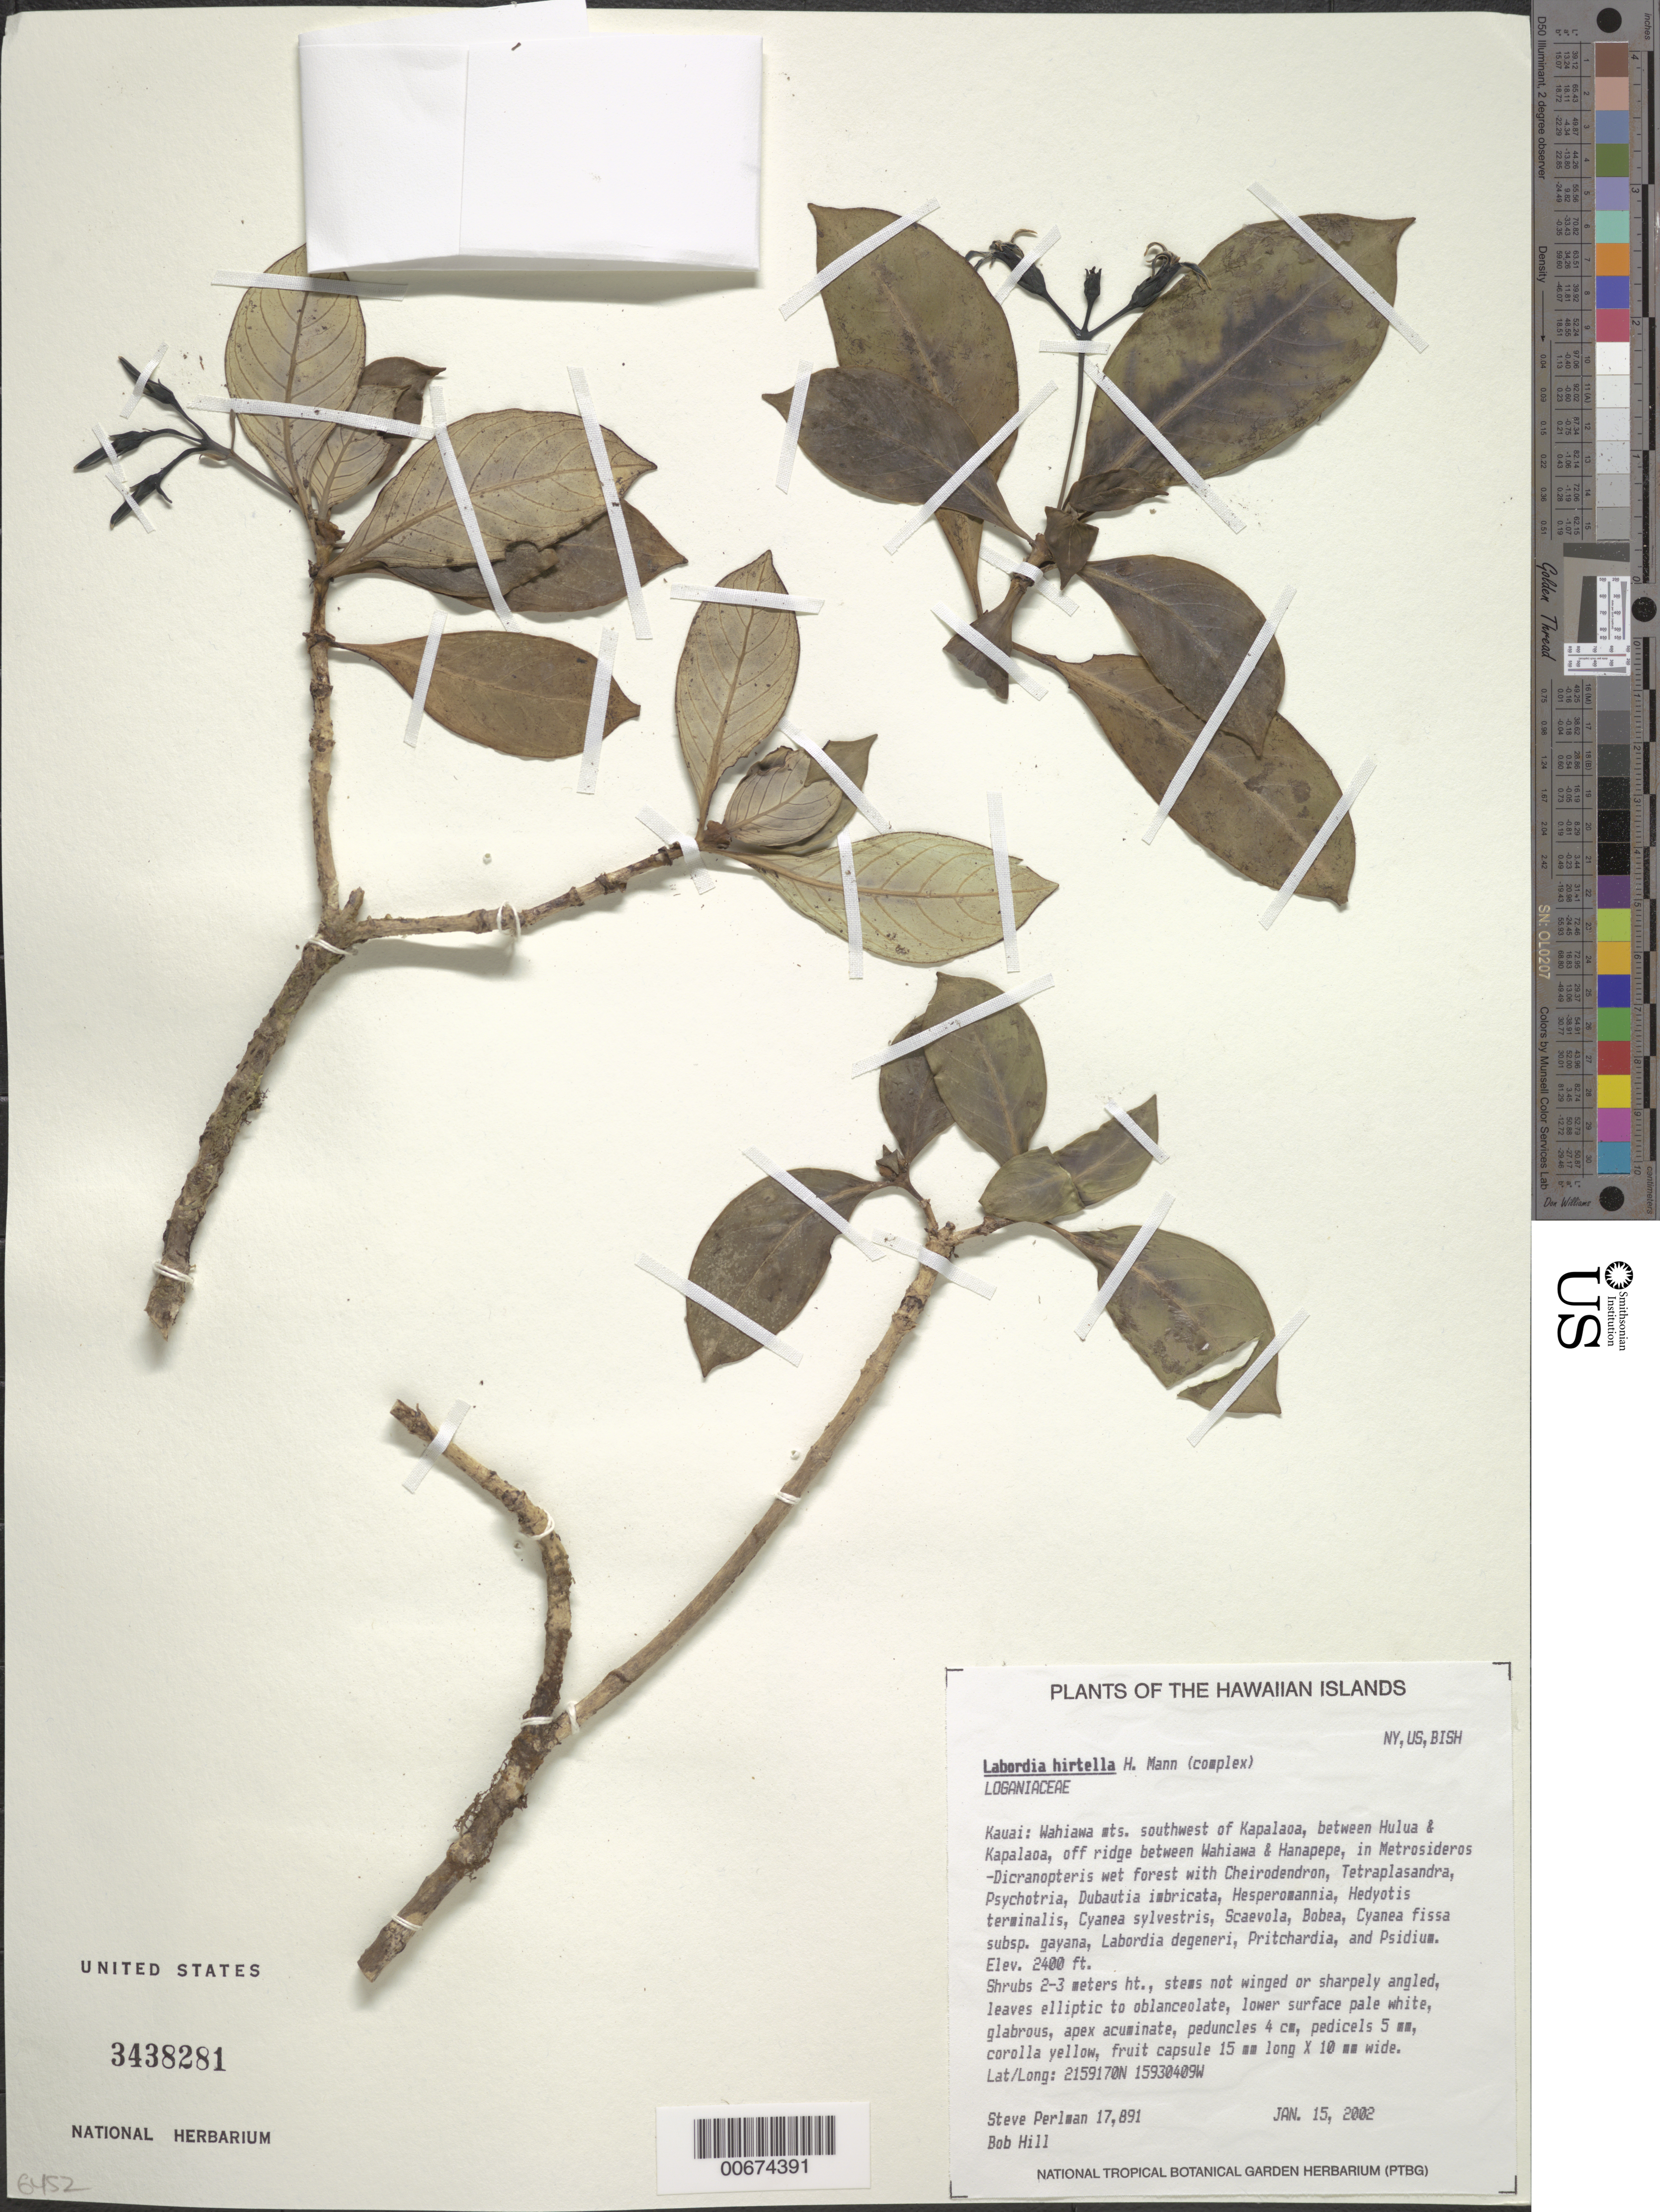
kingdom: Plantae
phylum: Tracheophyta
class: Magnoliopsida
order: Gentianales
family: Loganiaceae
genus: Geniostoma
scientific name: Geniostoma imadae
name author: K.R. Wood et al.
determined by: Wagner, W. L., (BOT), Smithsonian Institution - National Museum of Natural History (UNITED STATES)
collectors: S. P. Perlman & B. Hill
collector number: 17891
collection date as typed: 15 Jan 2002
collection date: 2002-01-15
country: United States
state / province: Hawaii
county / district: Kaui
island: Kaua'i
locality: Wahiawa mts., southwest of Kapalaoa, between Hulua & Kapalaoa, off ridge between Wahiawa & Hanapepe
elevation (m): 731.5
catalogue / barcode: US 3438281